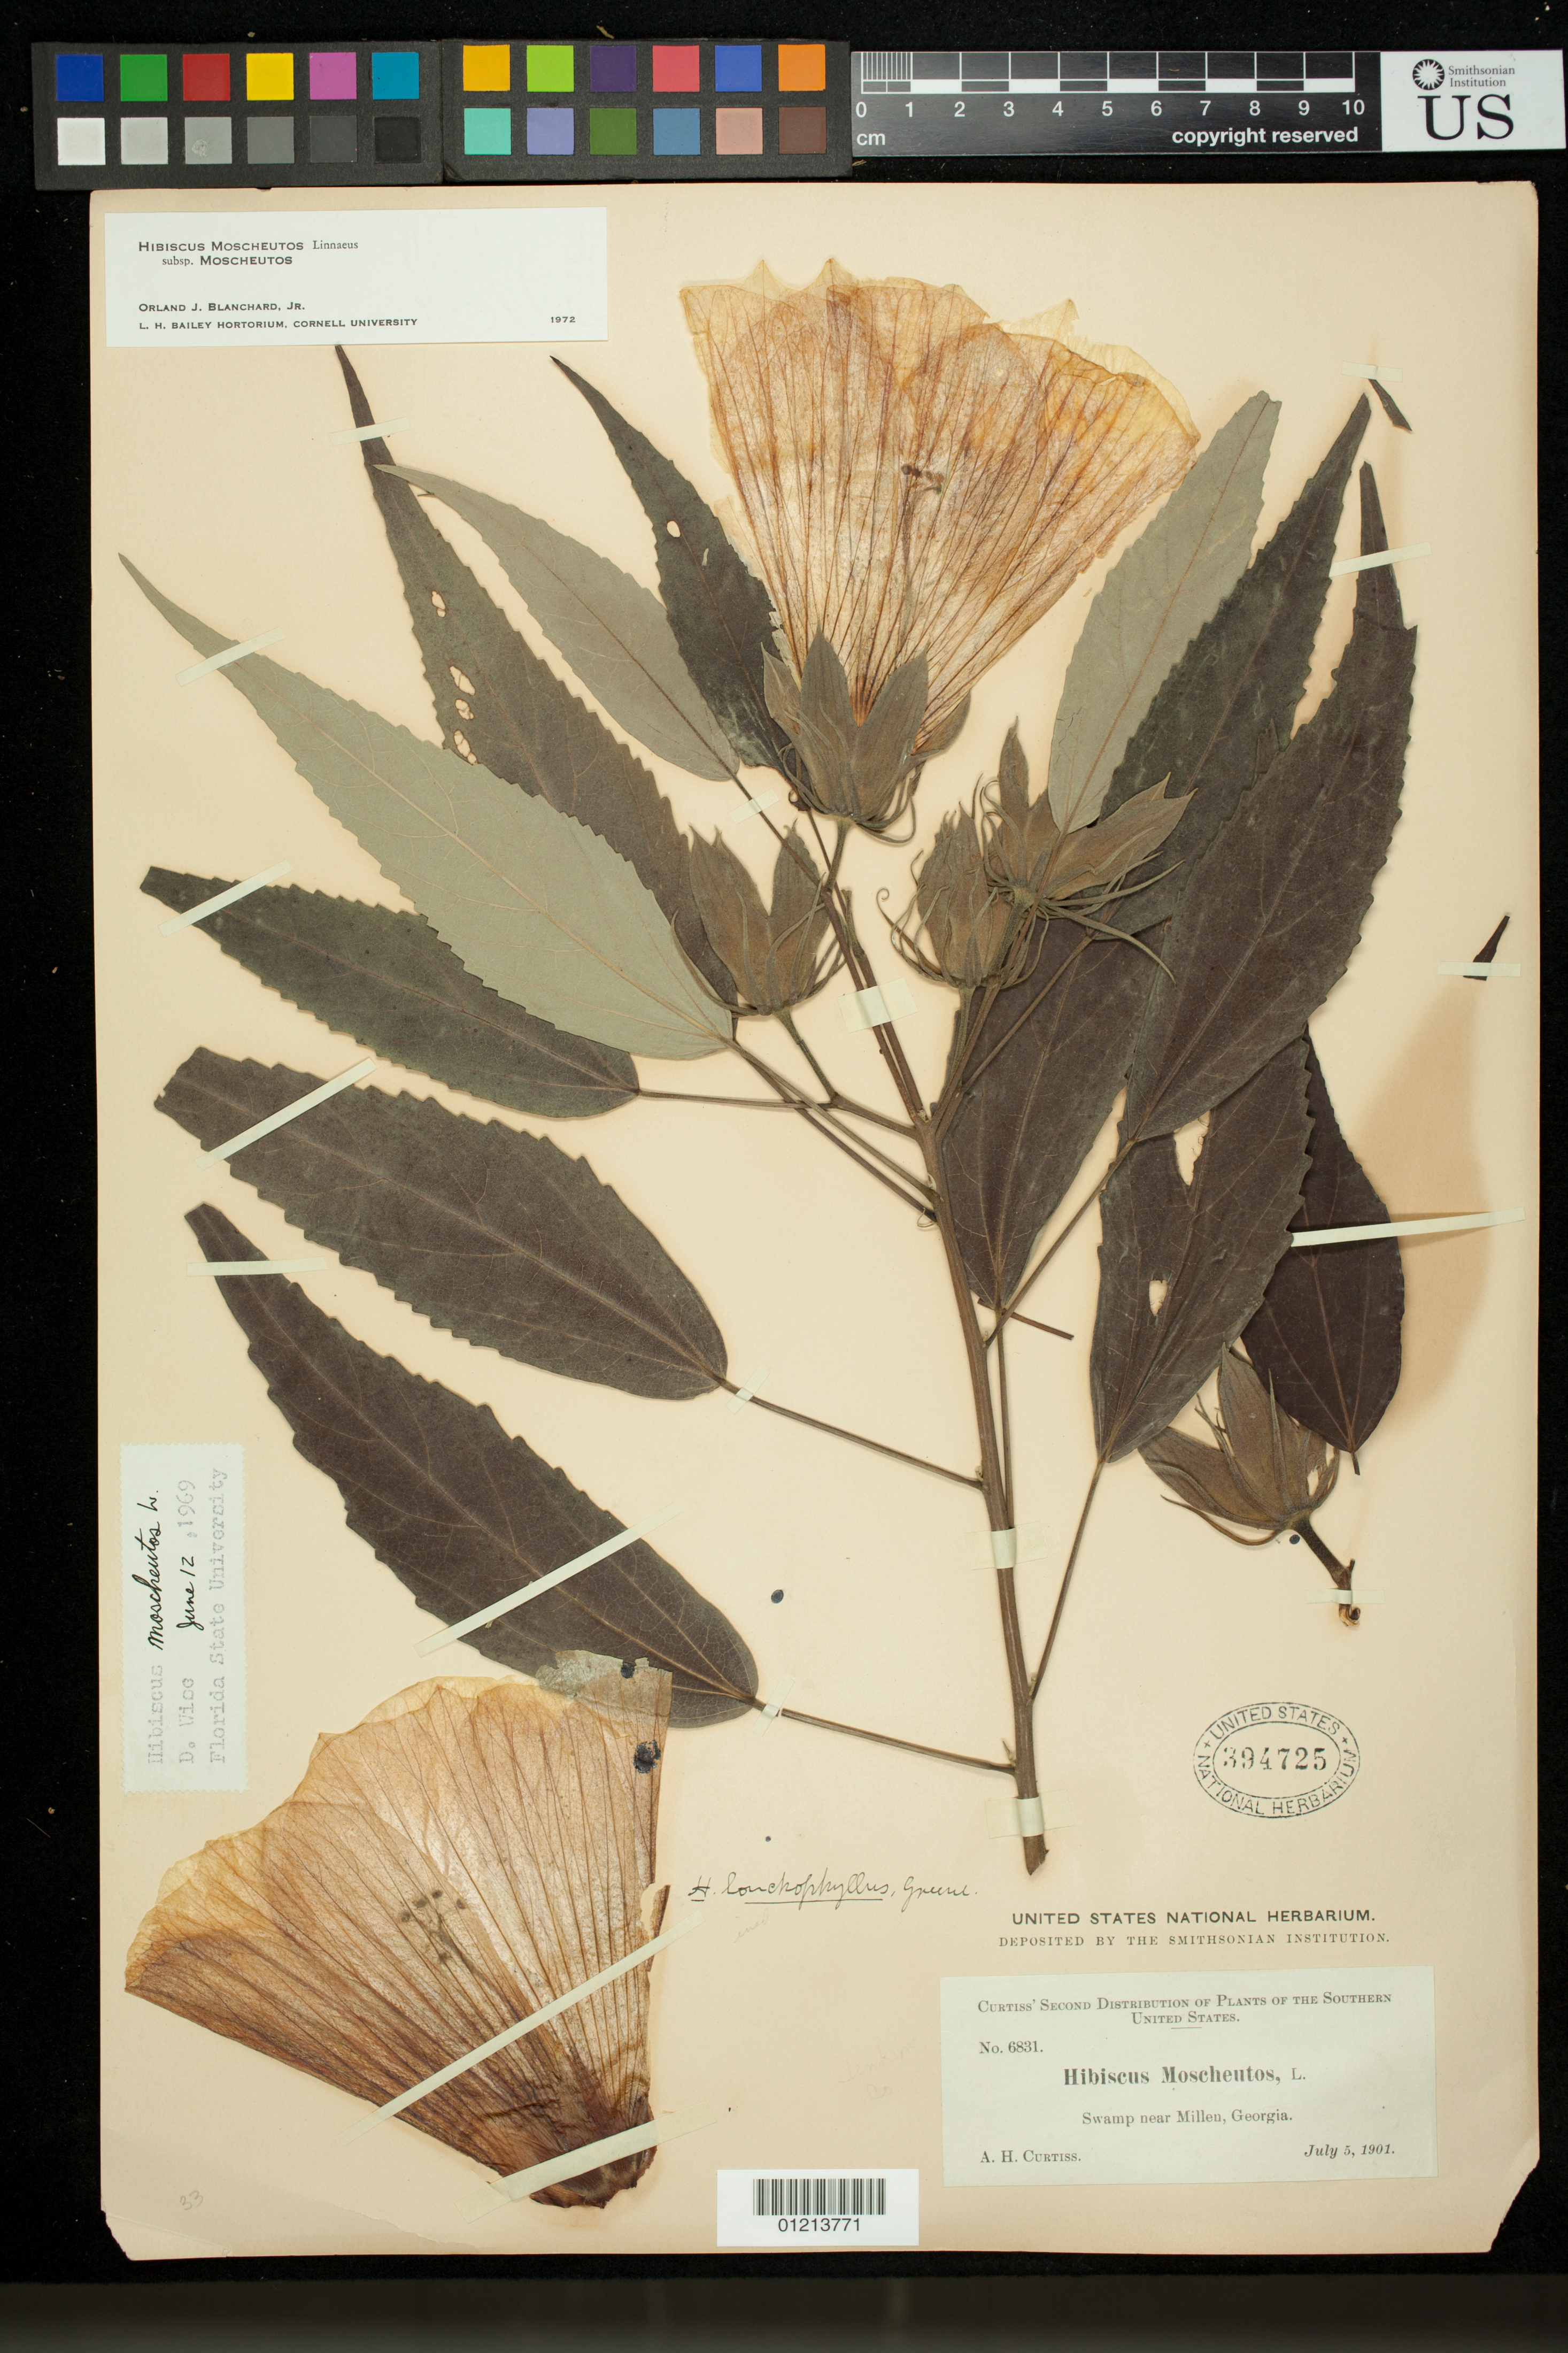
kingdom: Plantae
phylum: Tracheophyta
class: Magnoliopsida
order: Malvales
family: Malvaceae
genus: Hibiscus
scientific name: Hibiscus moscheutos subsp. moscheutos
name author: L.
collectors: A. H. Curtiss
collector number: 6831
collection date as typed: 07 May 1901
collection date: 1901-05-07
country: United States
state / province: Georgia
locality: Swamp near Millen, Georgia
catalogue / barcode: US 394725